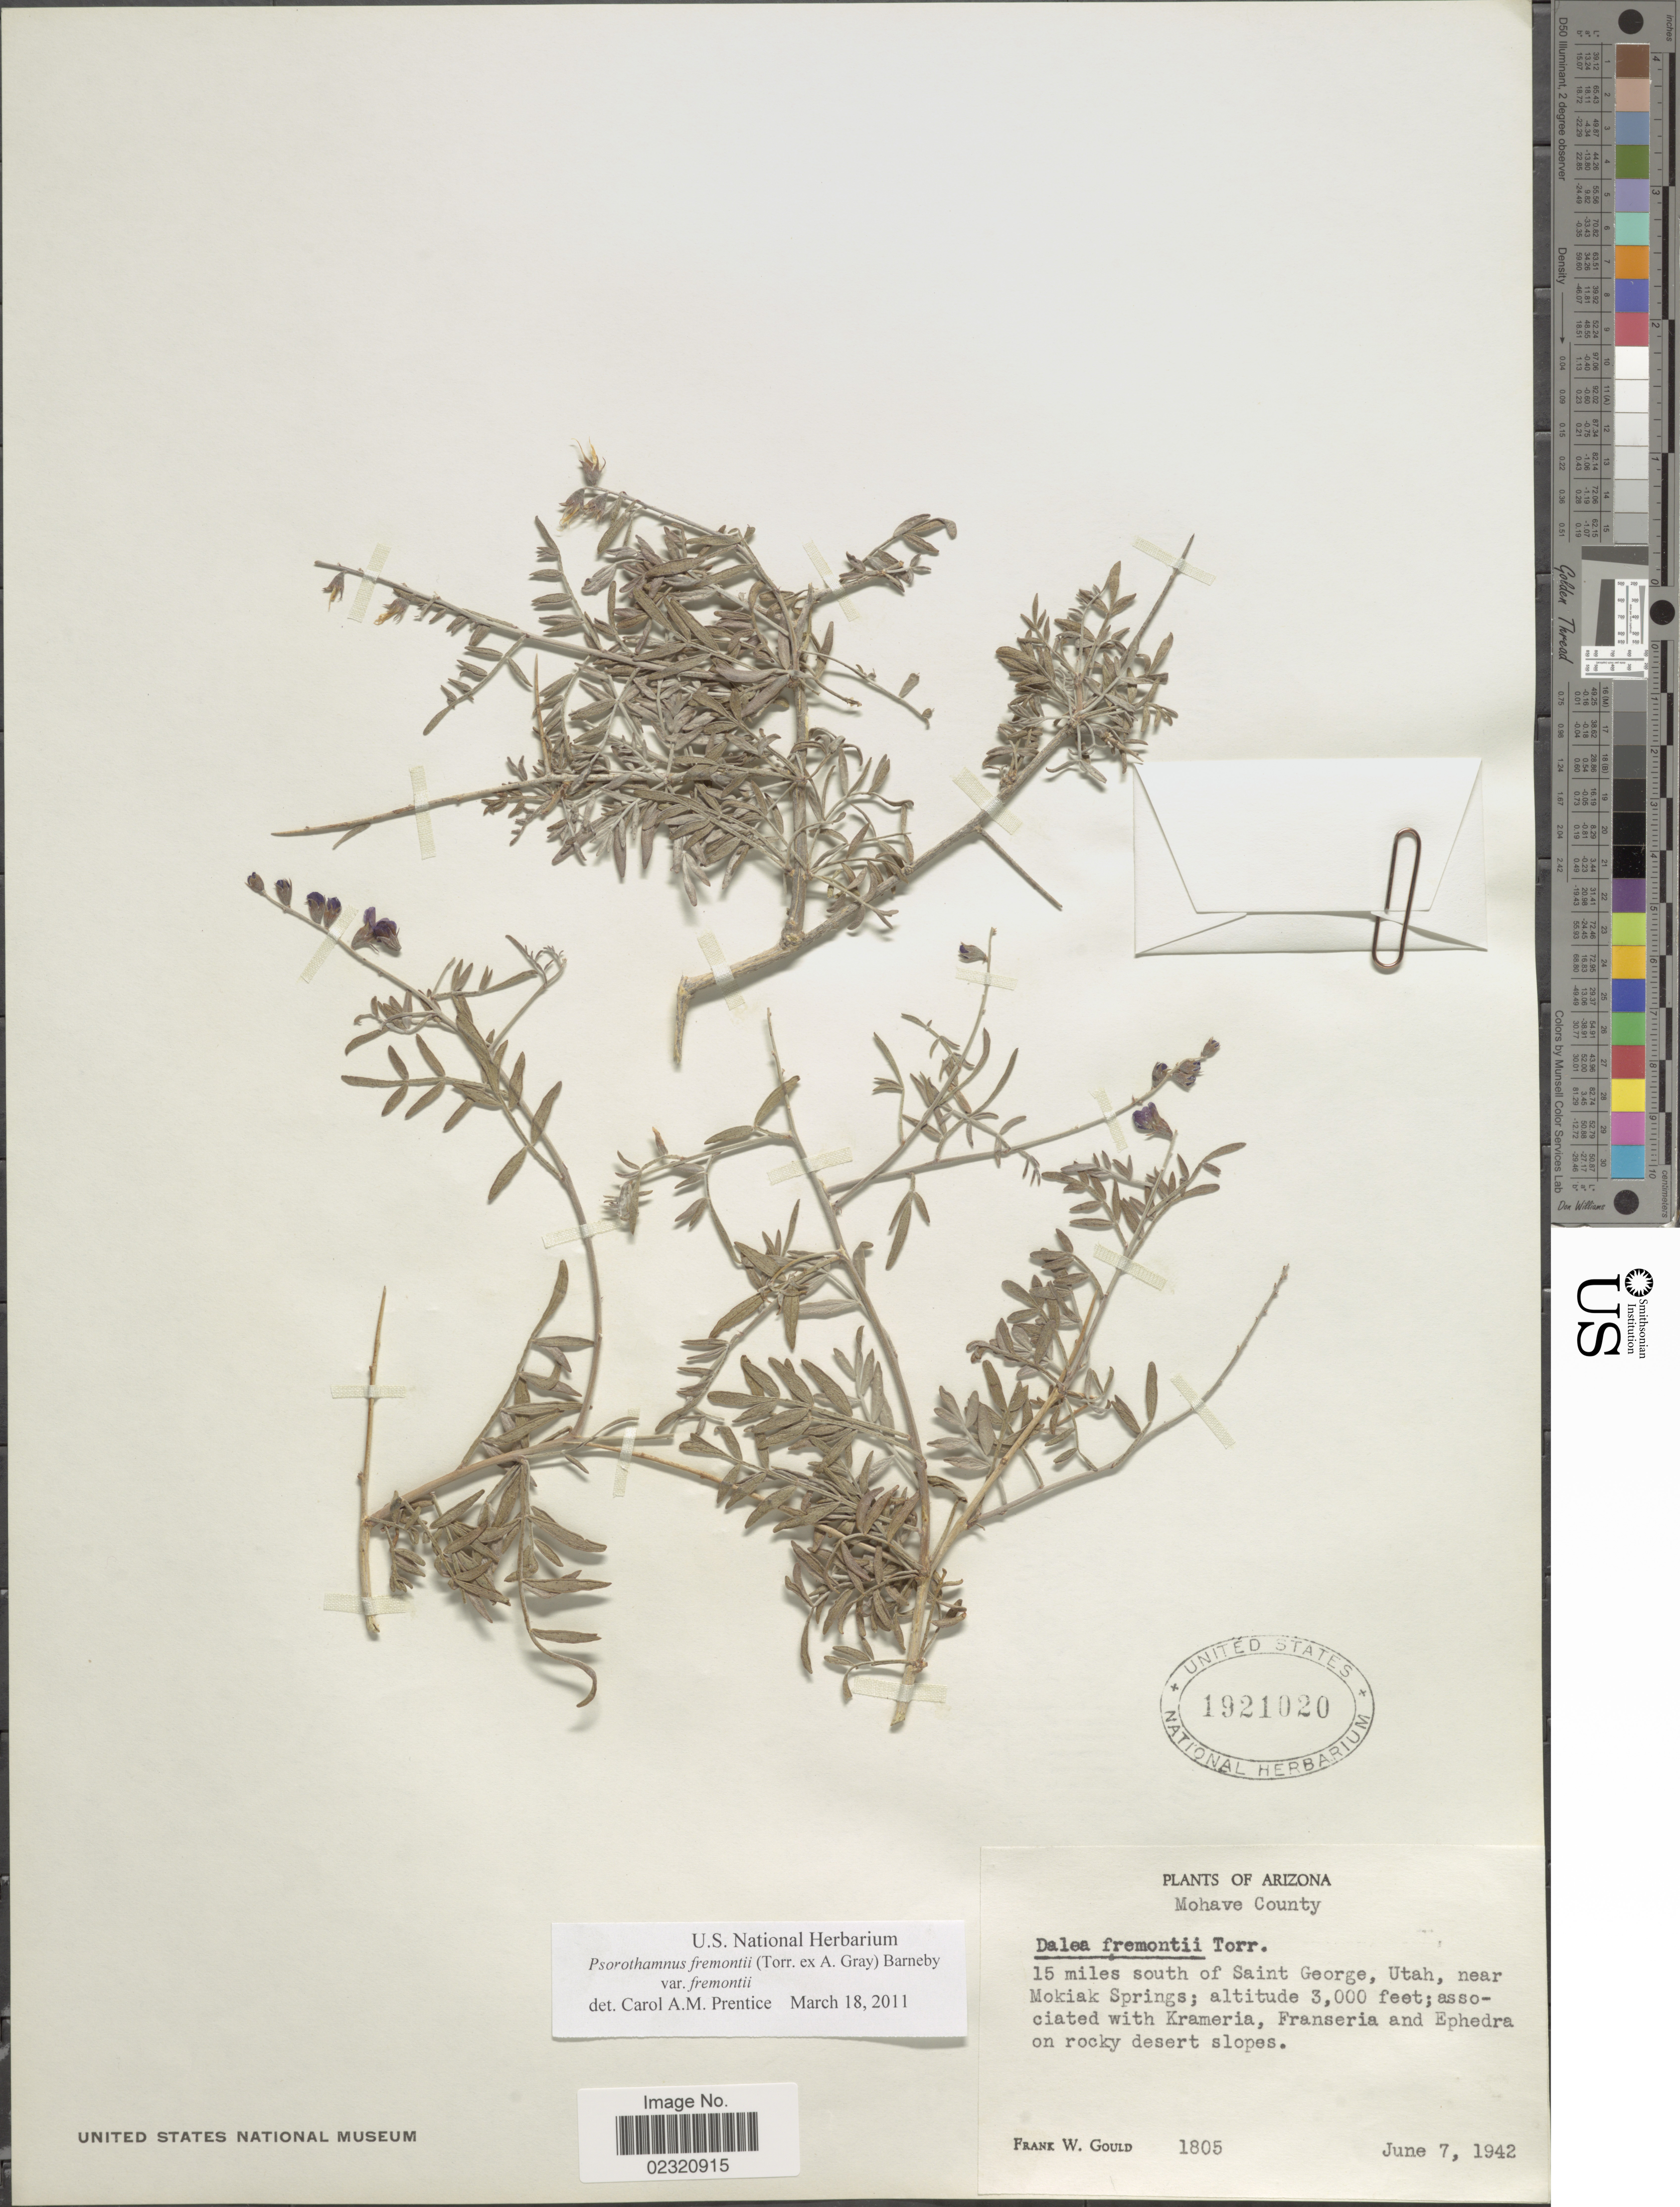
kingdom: Plantae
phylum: Tracheophyta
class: Magnoliopsida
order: Fabales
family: Fabaceae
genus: Psorothamnus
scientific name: Psorothamnus fremontii var. fremontii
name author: (Torr. ex A. Gray) Barneby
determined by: Prentice, Carol A.M.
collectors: F. W. Gould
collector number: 1805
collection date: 1942-06-07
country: United States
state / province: Arizona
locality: Mohave County, 15 miles south of Saint George, Utah, near Mokiak Springs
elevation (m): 914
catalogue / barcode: US 1921020